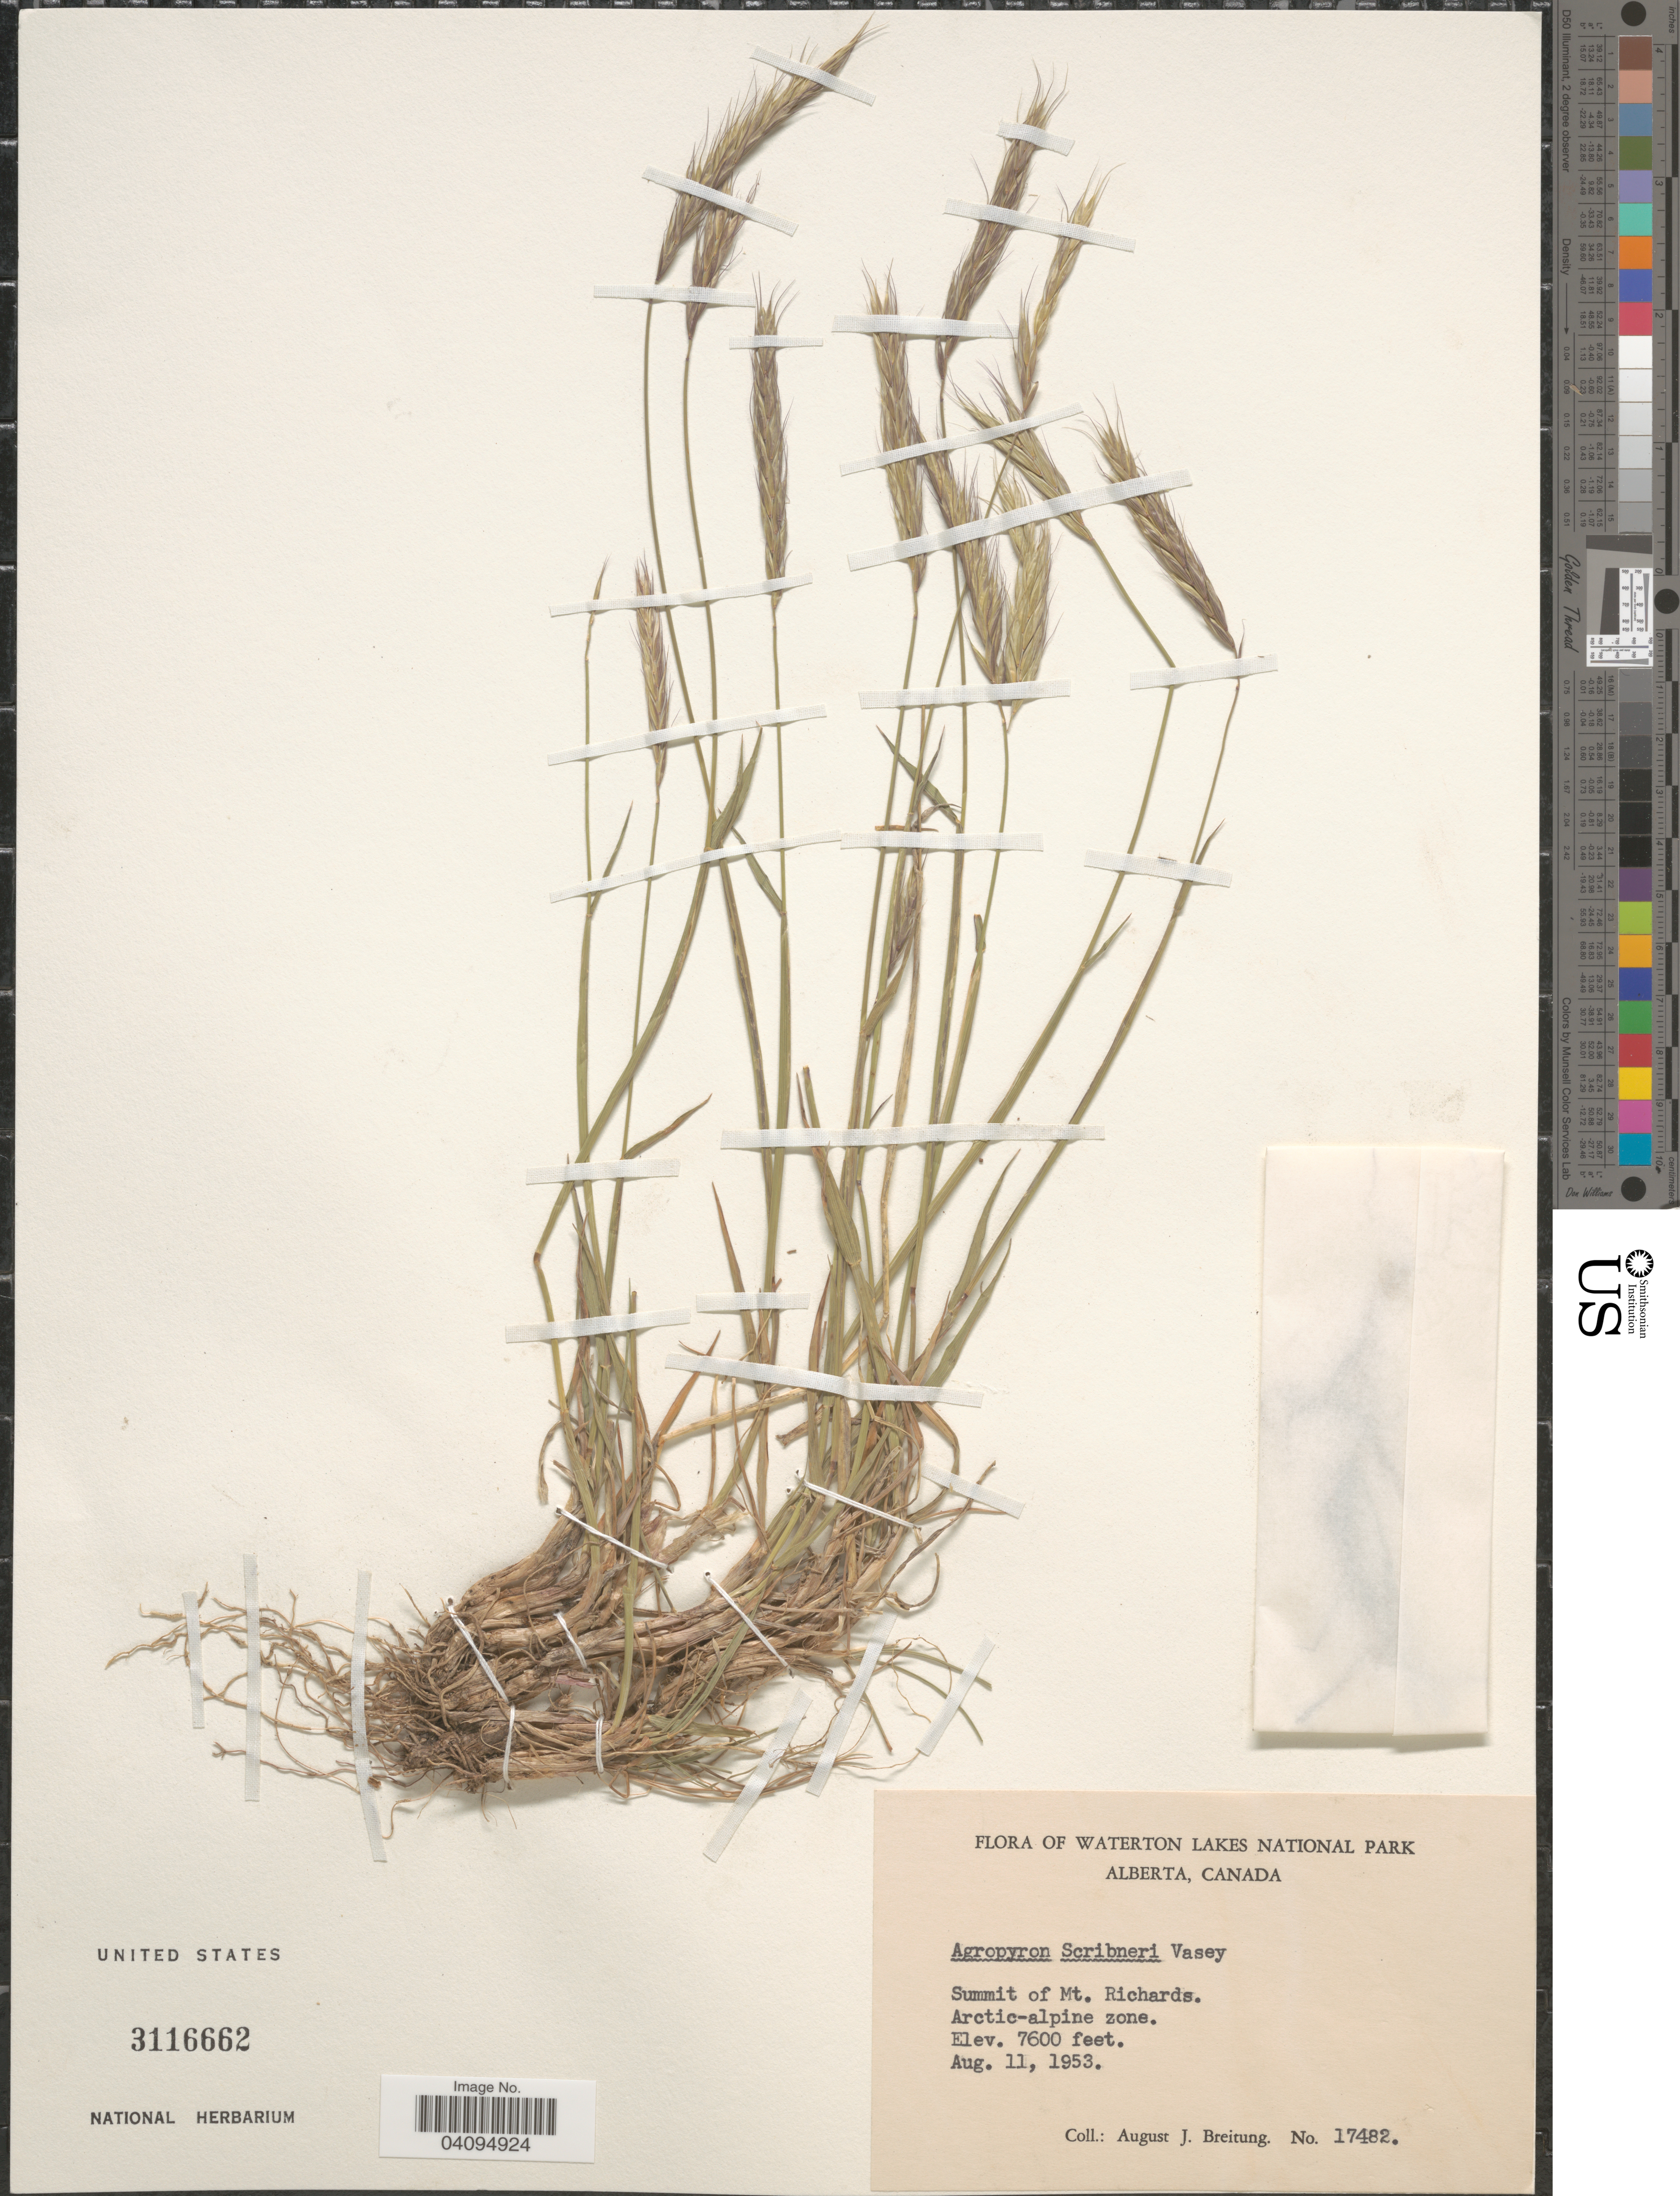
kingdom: Plantae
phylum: Tracheophyta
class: Liliopsida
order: Poales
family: Poaceae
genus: Elymus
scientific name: Elymus scribneri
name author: (Vasey) M.E. Jones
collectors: A. Breitung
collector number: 17482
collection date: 1953-08-11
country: Canada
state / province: Alberta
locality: Waterton Lakes National Park. Summit of Mt. Richards. Arctic-alpine zone.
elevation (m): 2316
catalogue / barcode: US 3116662